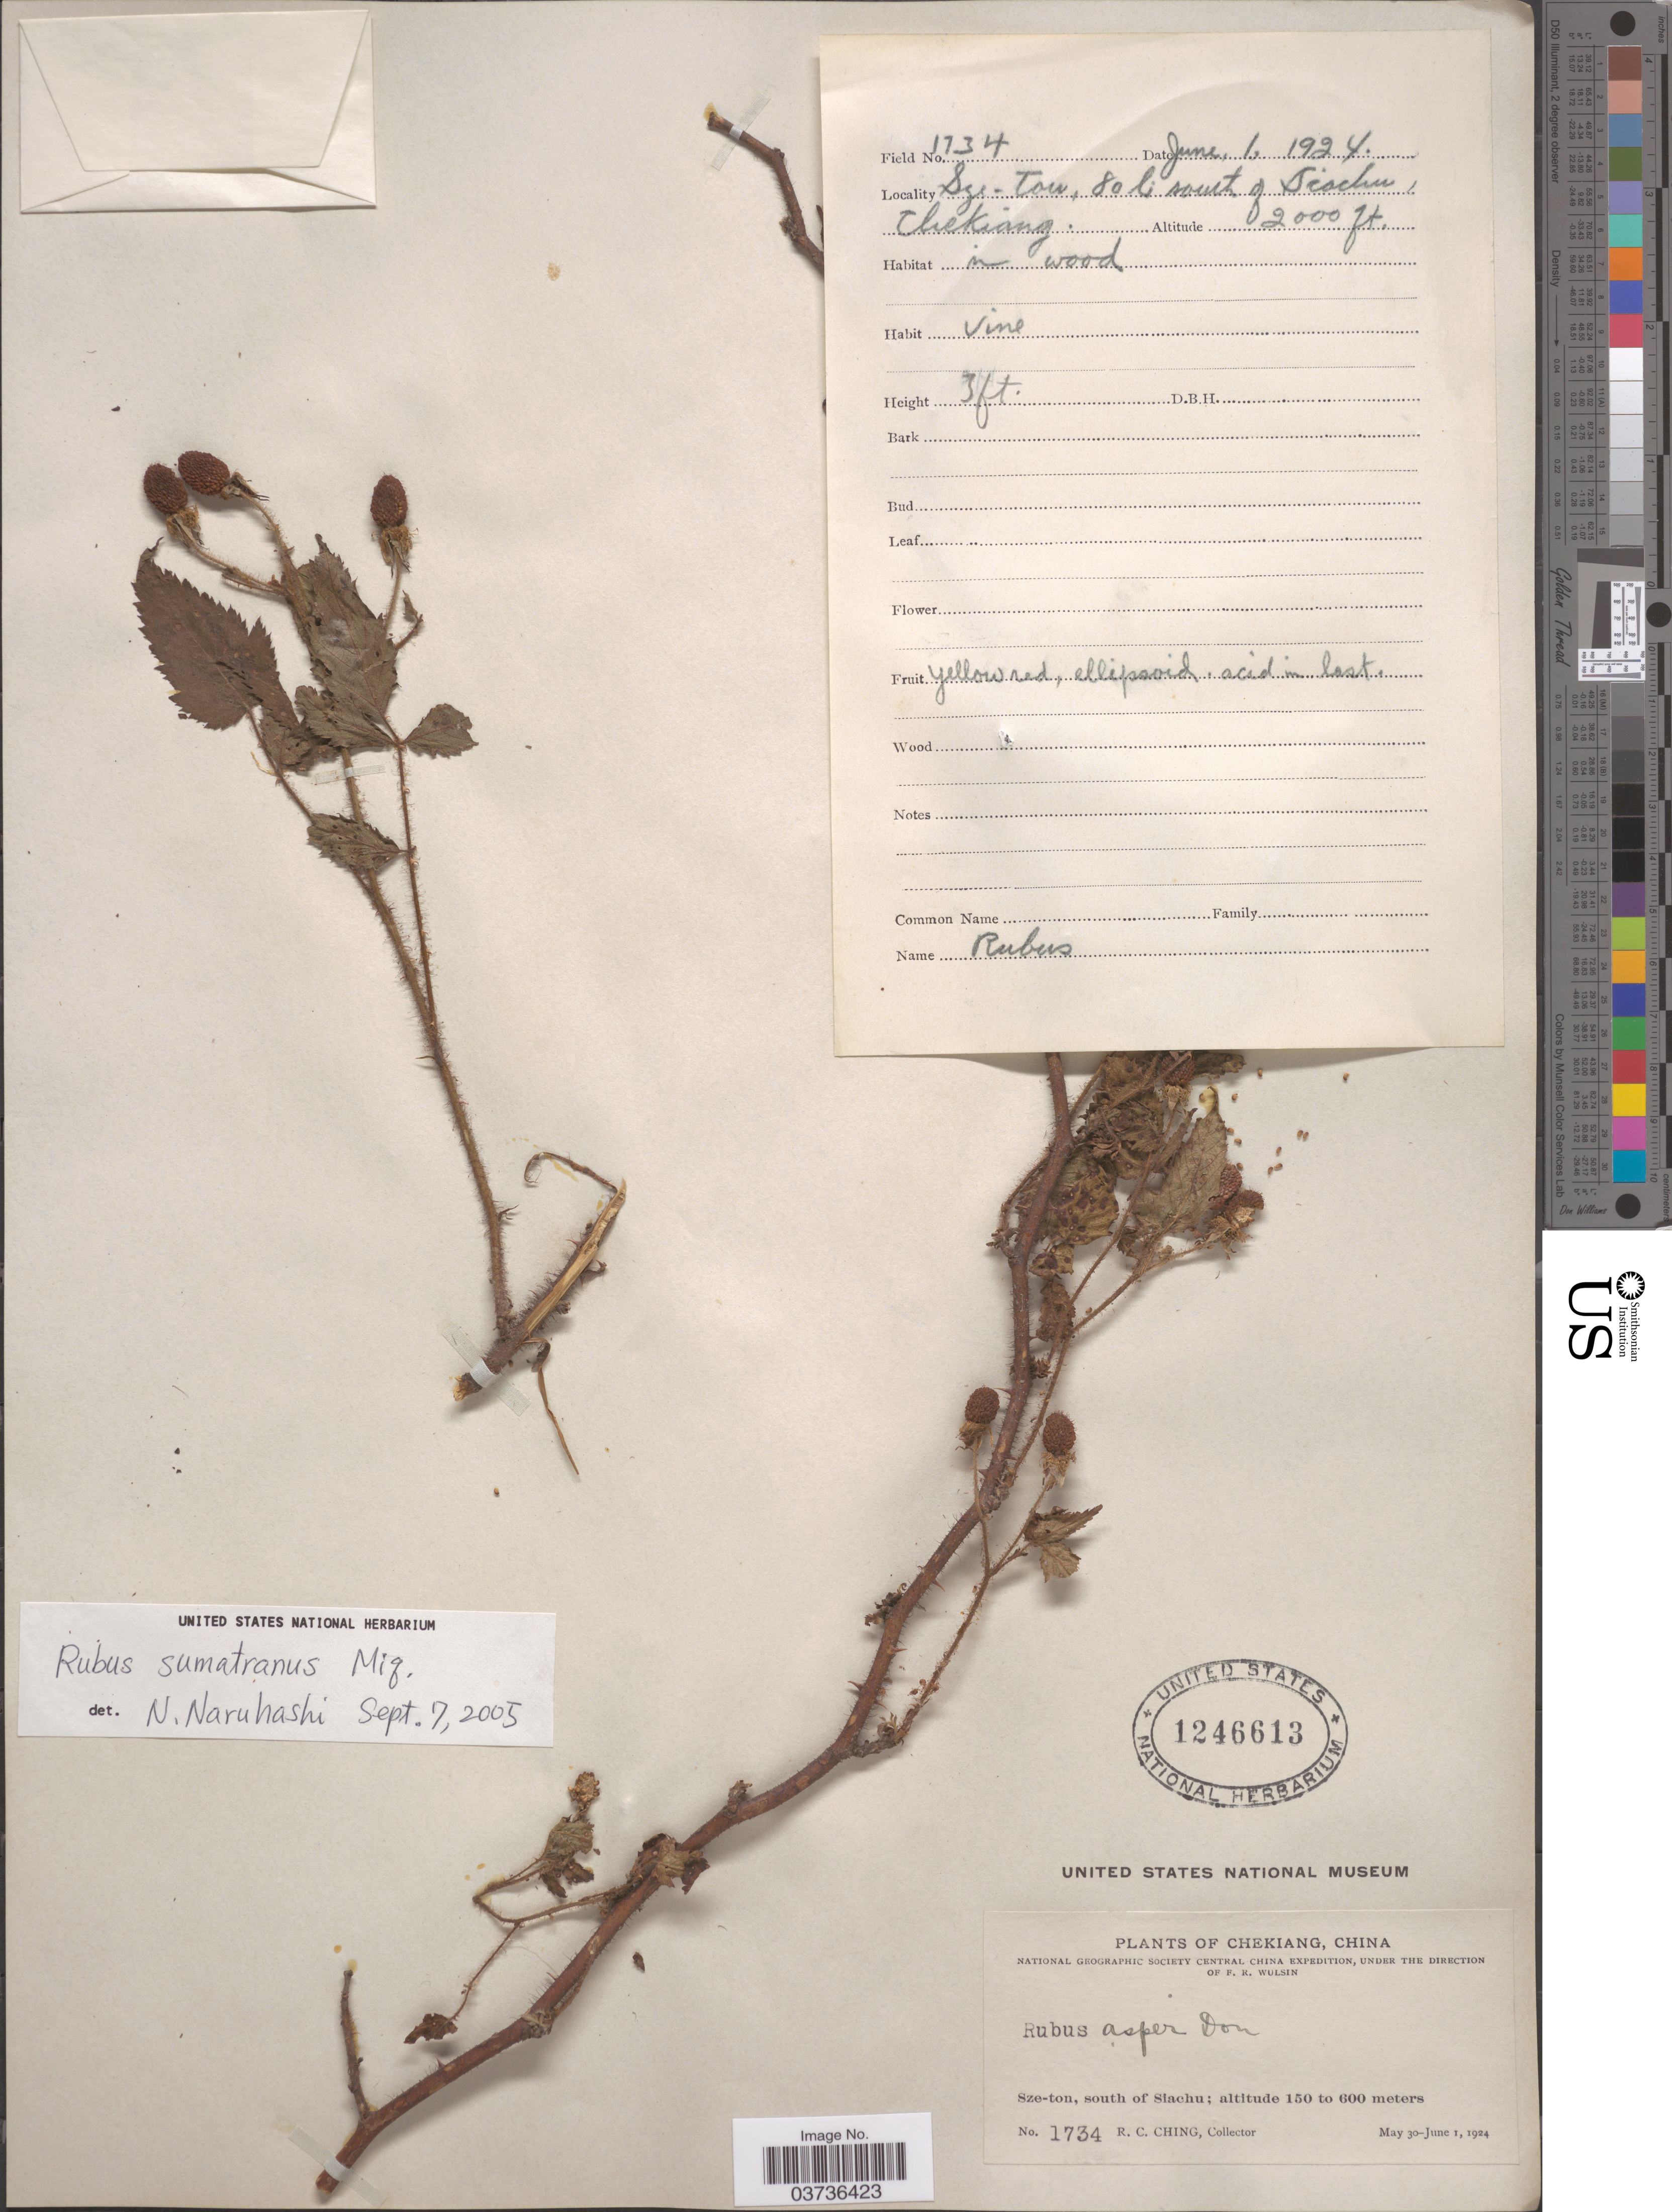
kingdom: Plantae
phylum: Tracheophyta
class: Magnoliopsida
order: Rosales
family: Rosaceae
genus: Rubus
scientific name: Rubus sumatranus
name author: Miq.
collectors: R. C. Ching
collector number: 1734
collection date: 1924-05-30/1924-06-01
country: China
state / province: Zhejiang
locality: Chekiang. Sze-ton, south of Siachu. 80 li. south of Siachu.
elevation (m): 610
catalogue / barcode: US 1246613